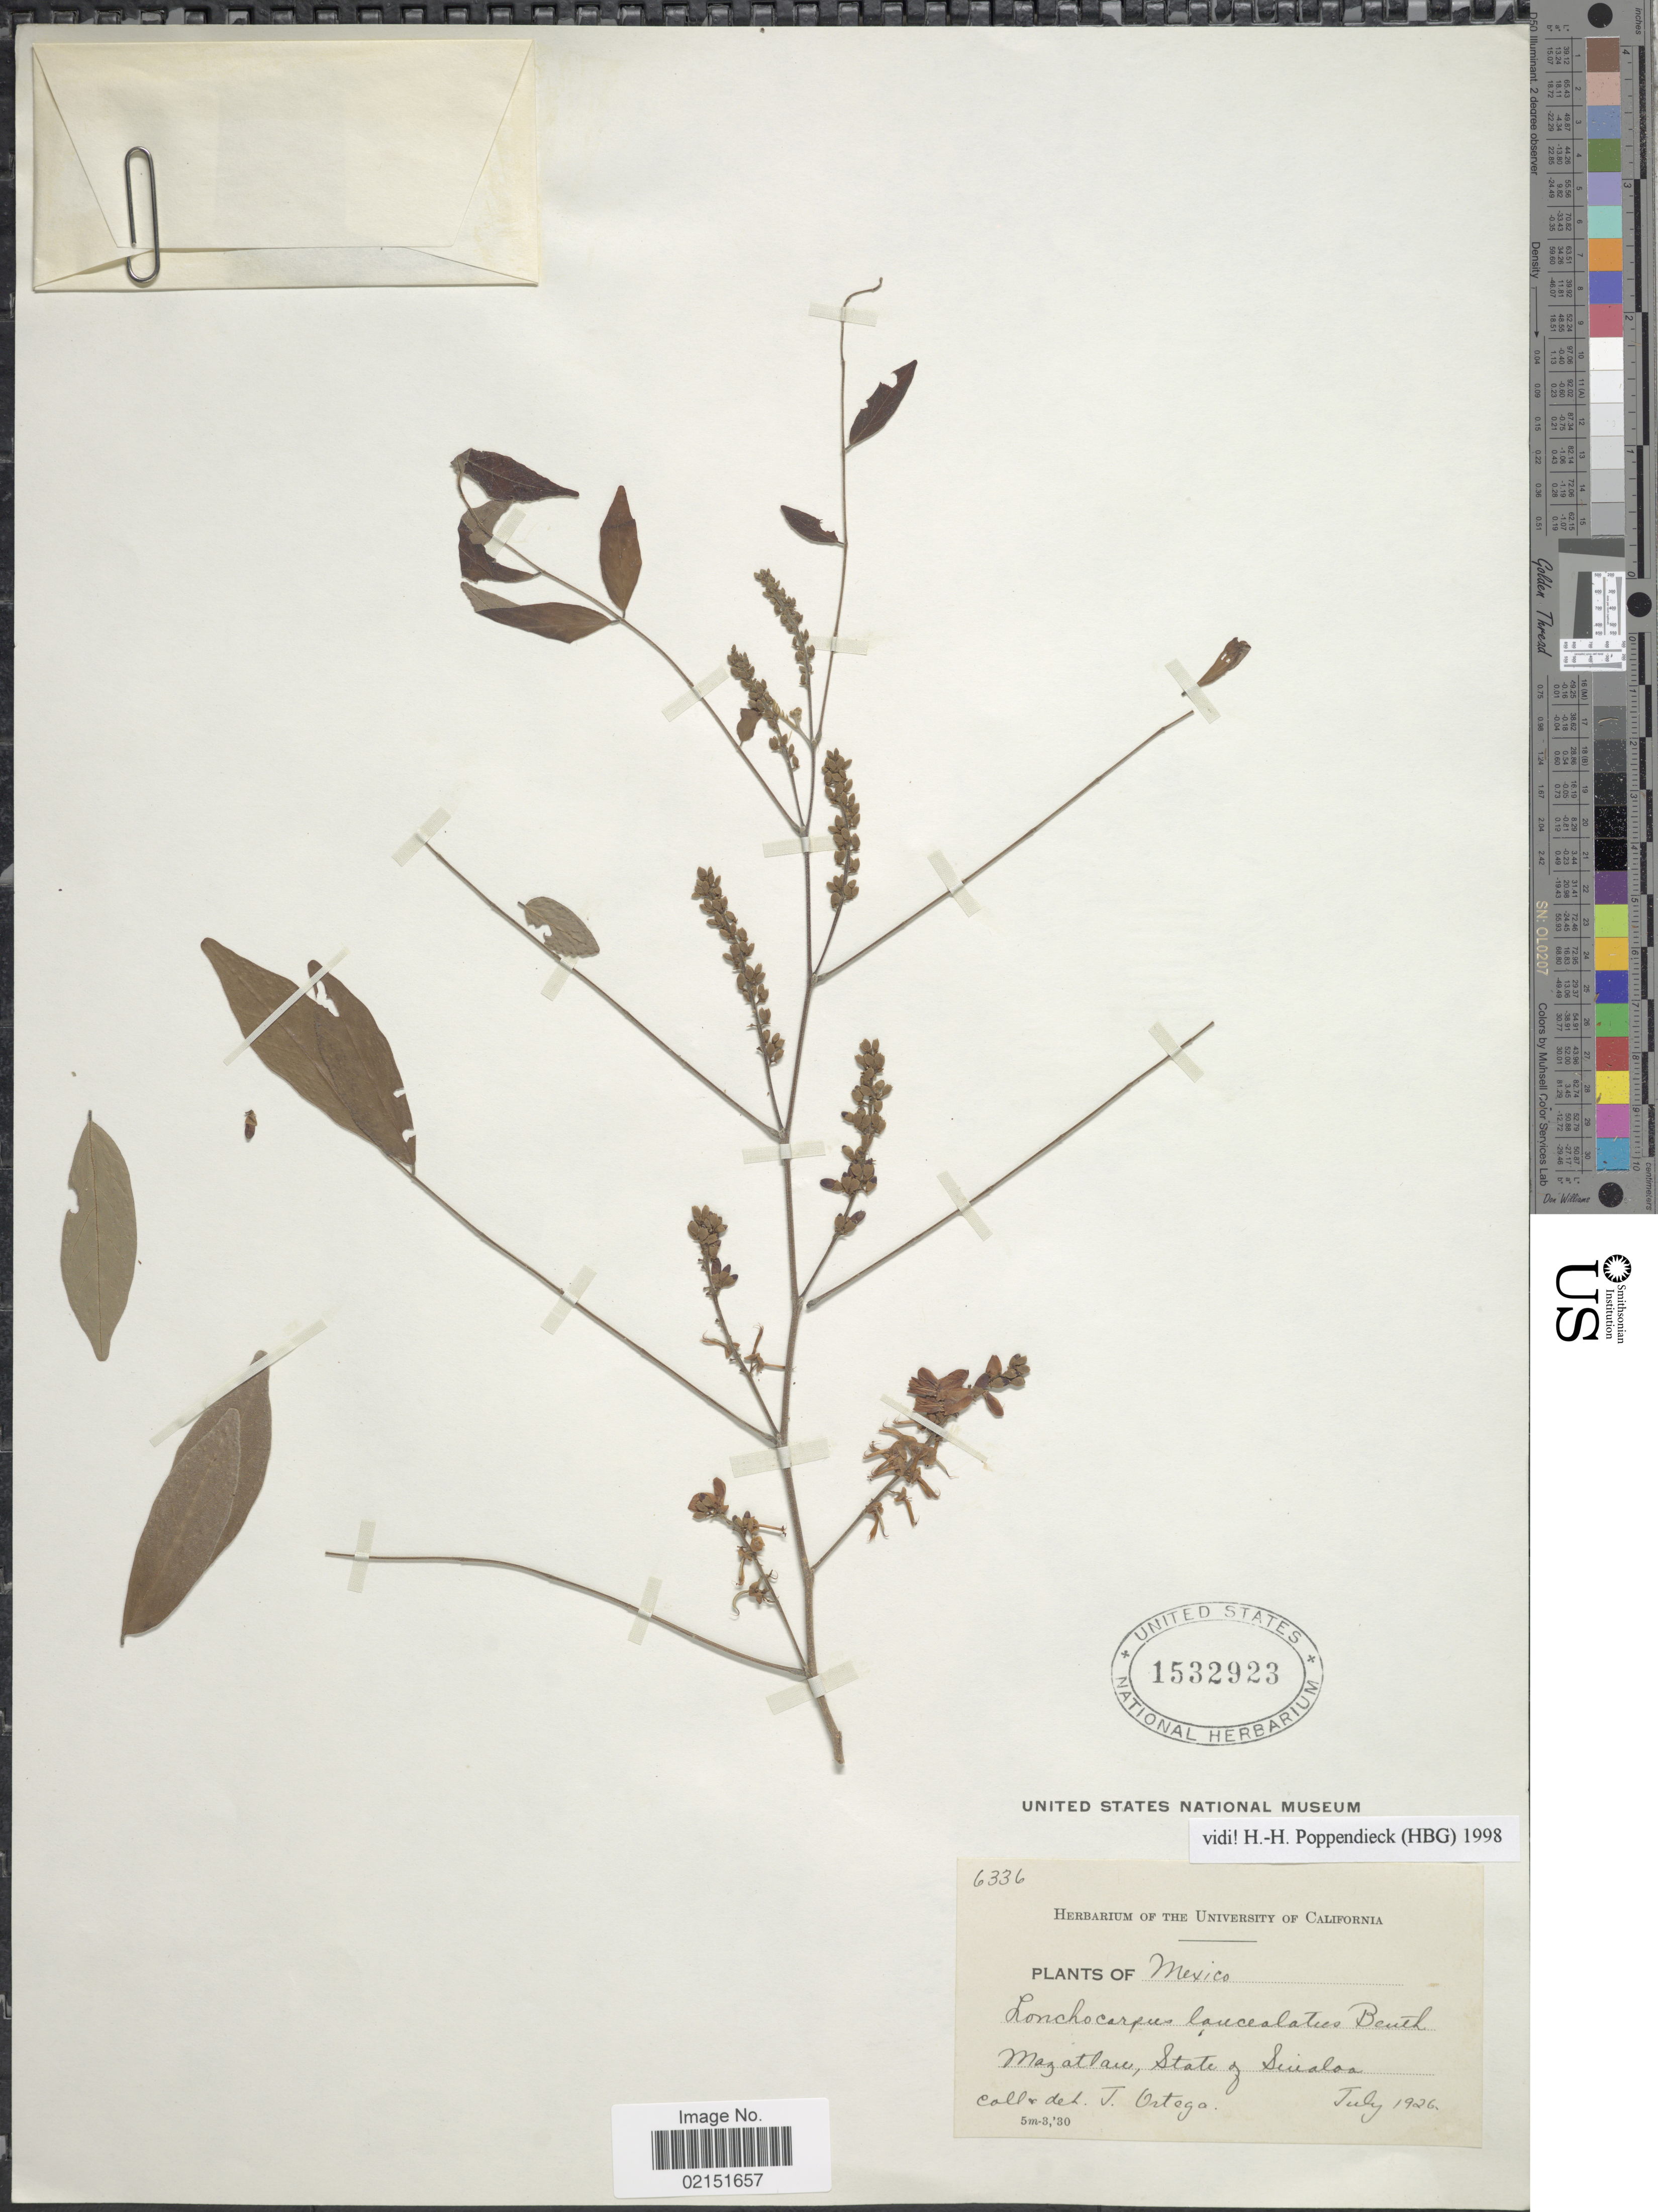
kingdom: Plantae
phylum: Tracheophyta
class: Magnoliopsida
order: Fabales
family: Fabaceae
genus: Lonchocarpus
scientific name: Lonchocarpus lanceolatus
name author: Benth.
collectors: J. Ortega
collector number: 6336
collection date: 1926-07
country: Mexico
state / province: Sinaloa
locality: Mazatlan, State of Sinaloa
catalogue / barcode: US 1532923